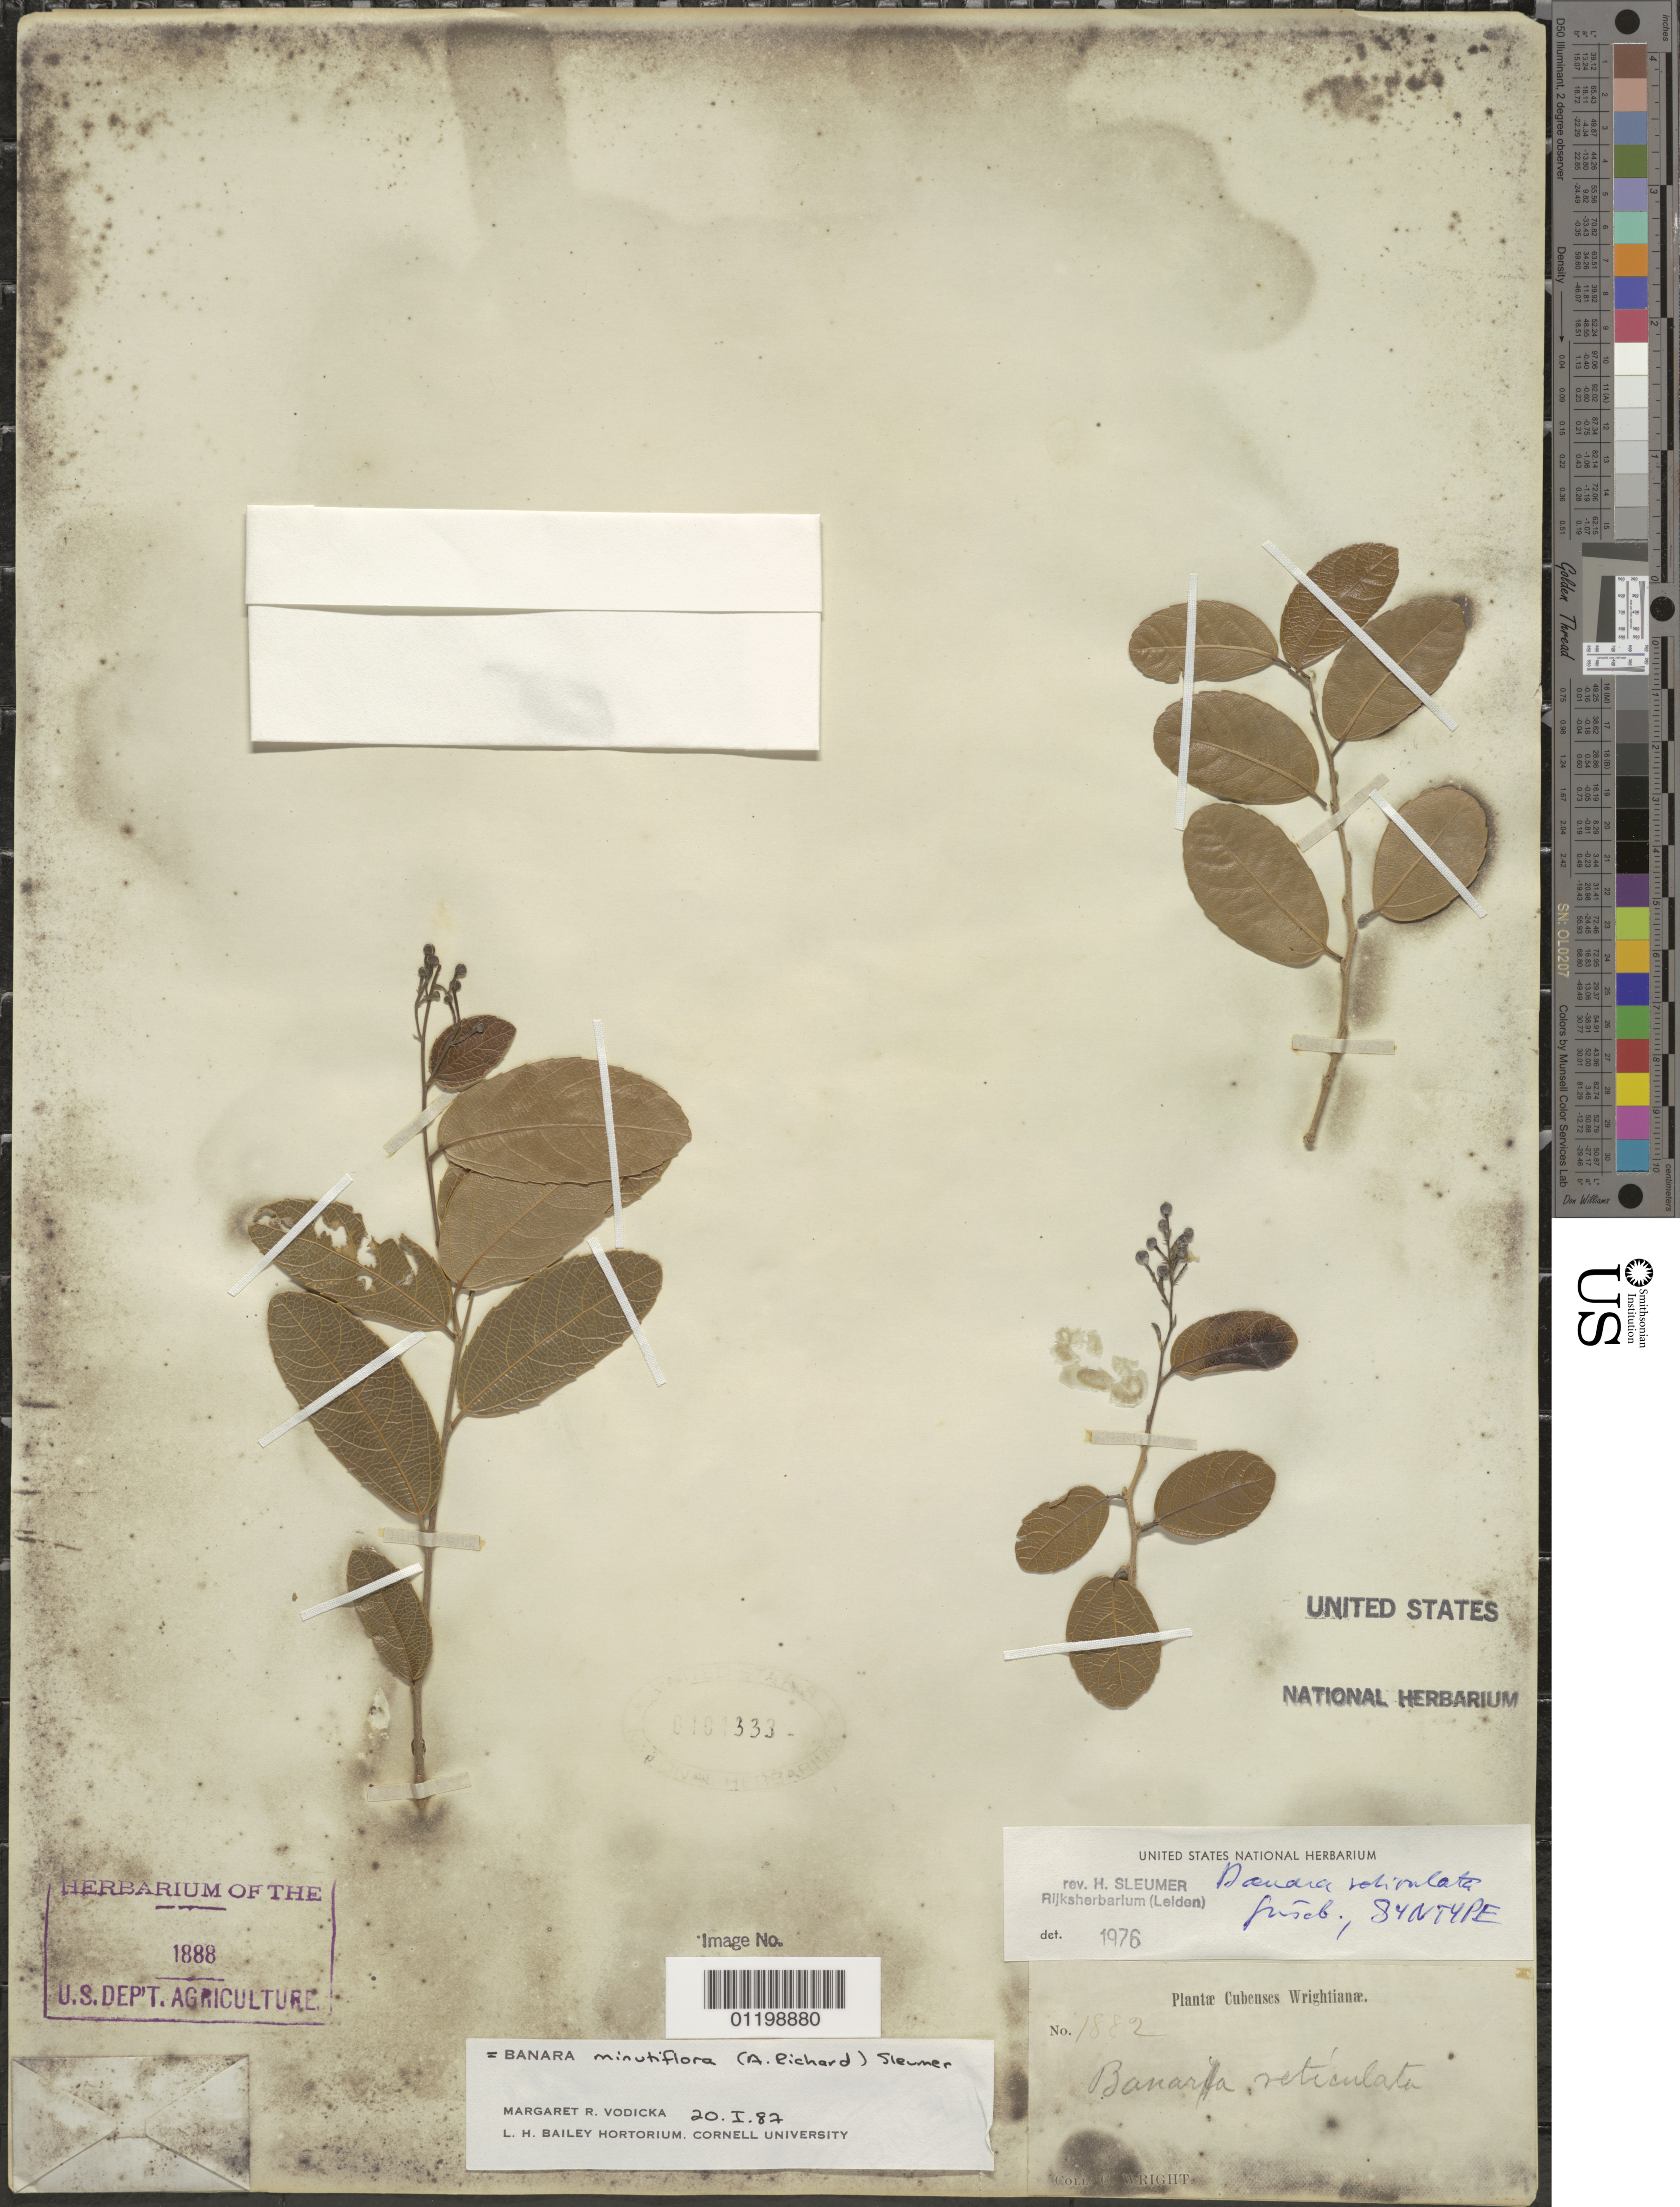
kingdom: Plantae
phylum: Tracheophyta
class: Magnoliopsida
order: Malpighiales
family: Salicaceae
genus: Banara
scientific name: Banara minutiflora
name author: (A. Rich.) Sleumer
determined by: Vodicka, M.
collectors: C. Wright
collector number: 1882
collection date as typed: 18--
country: Cuba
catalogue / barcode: US 101333